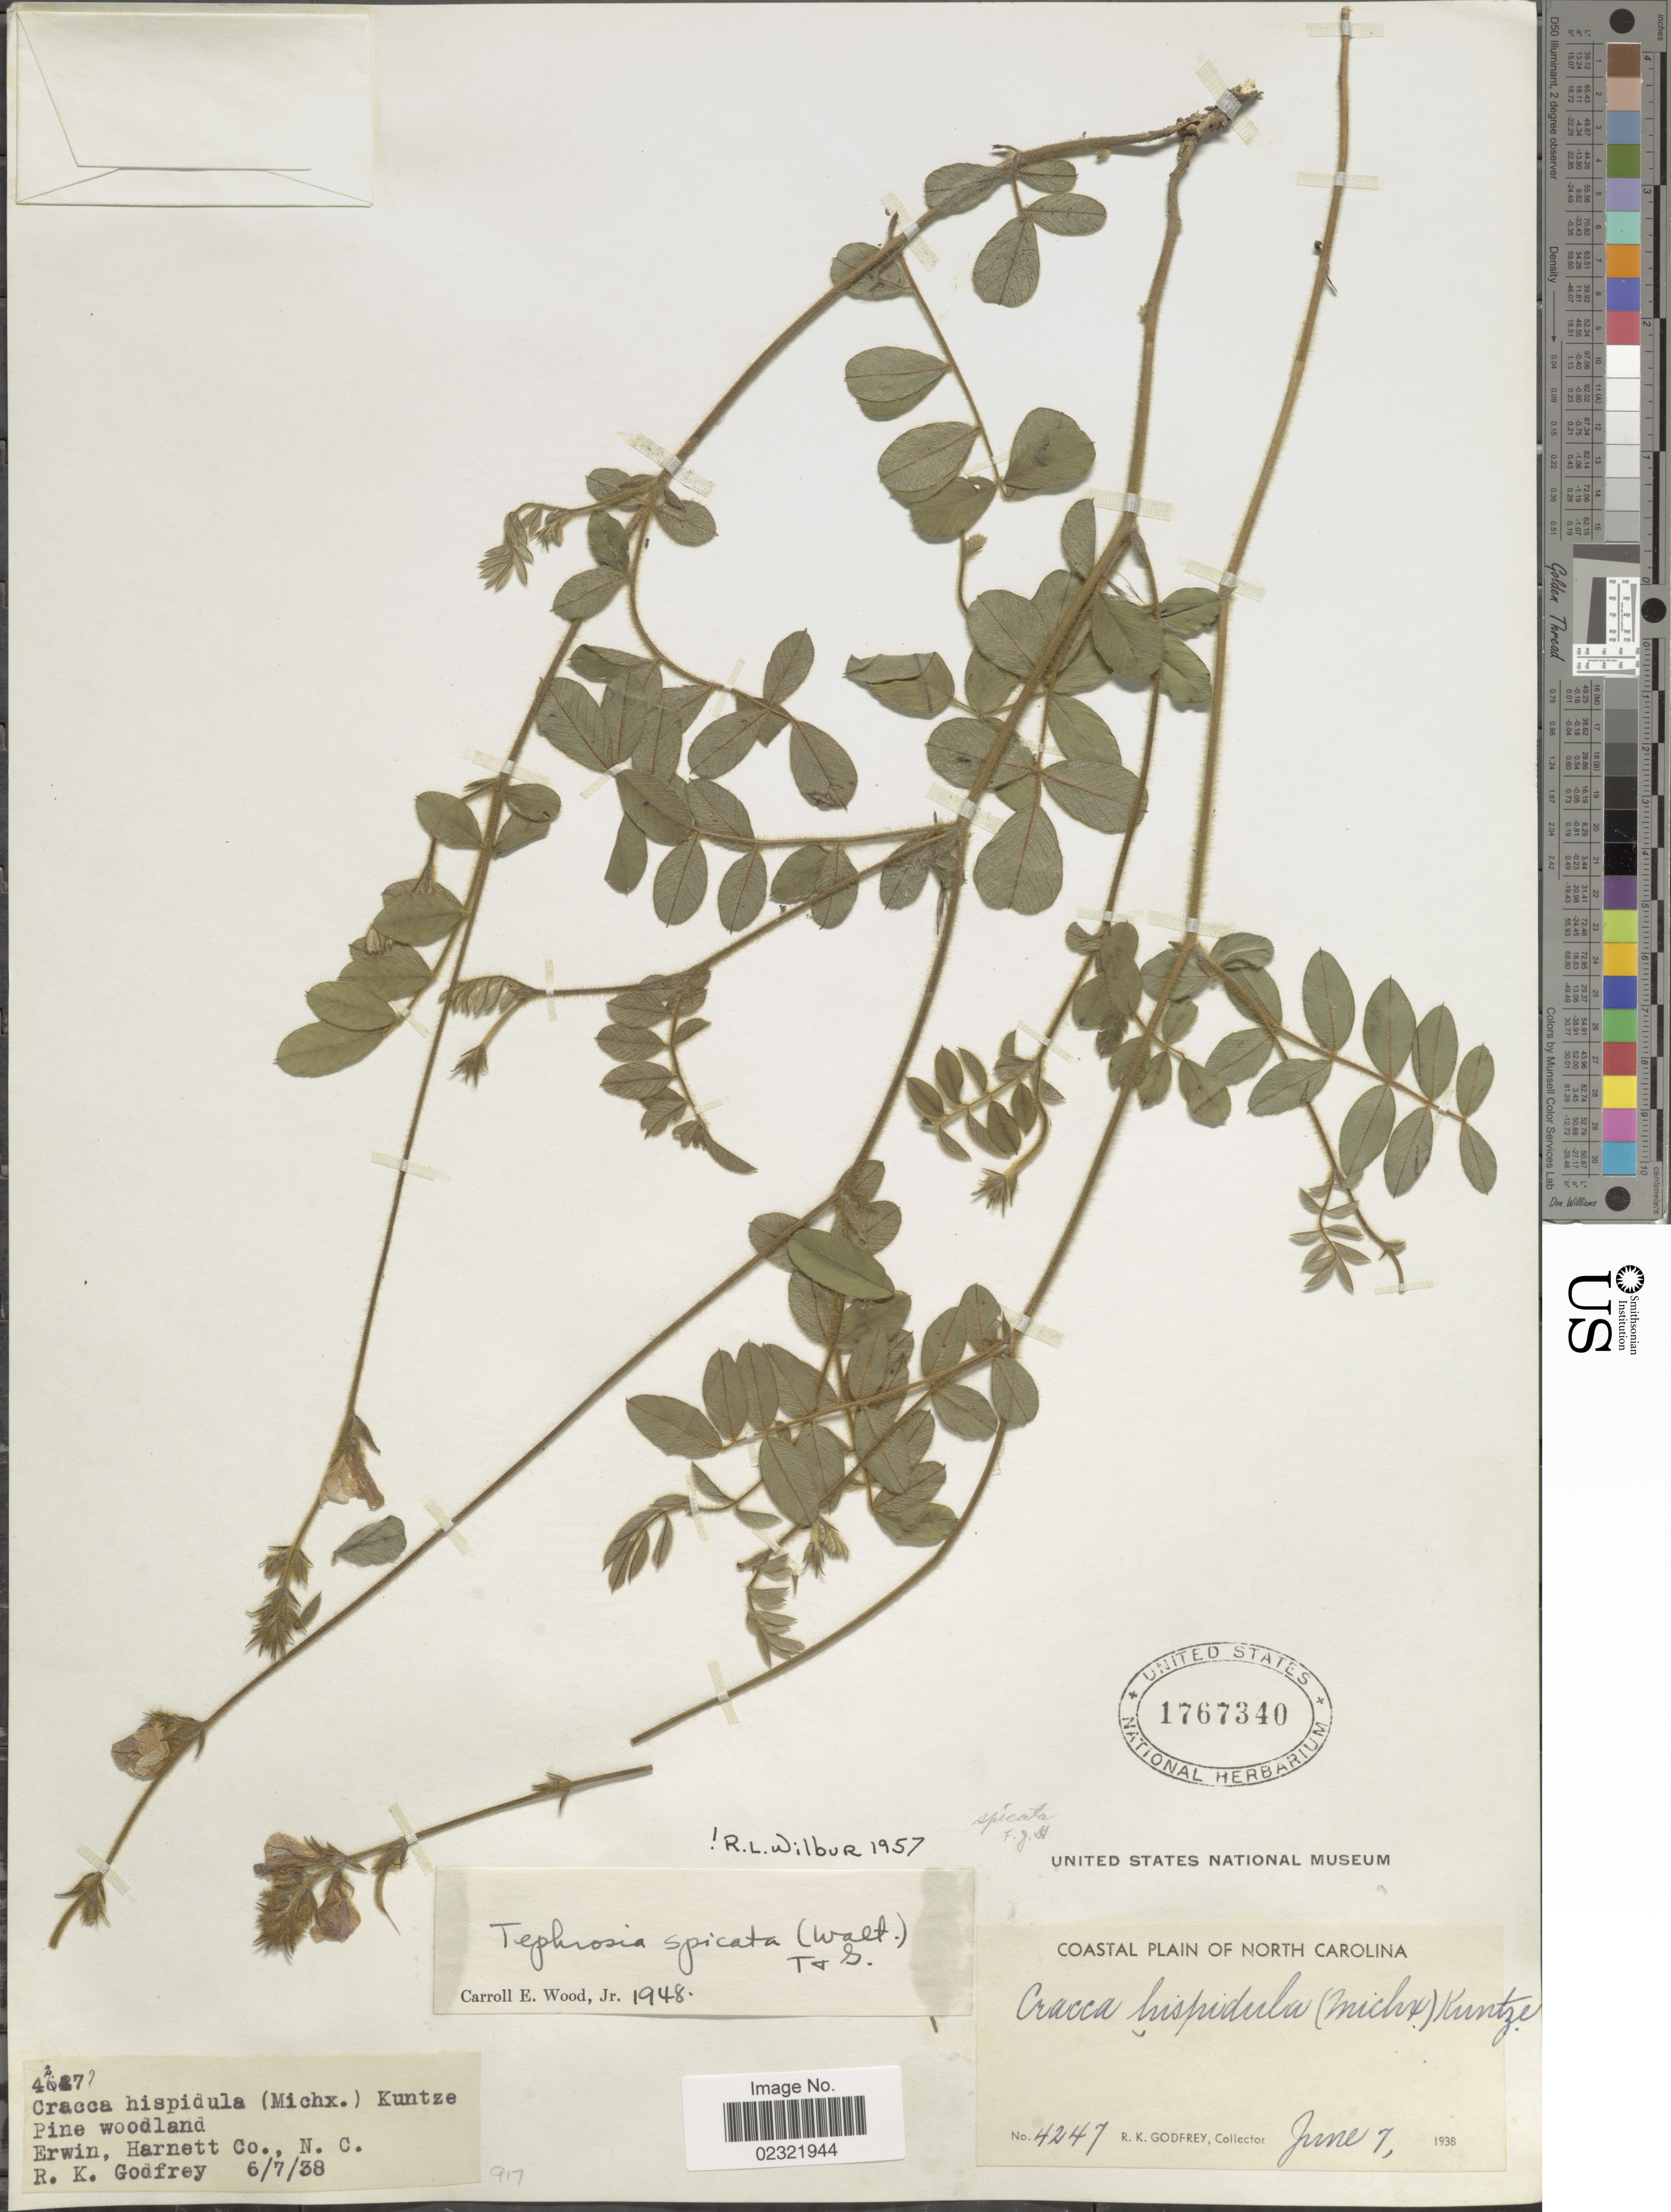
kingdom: Plantae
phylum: Tracheophyta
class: Magnoliopsida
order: Fabales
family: Fabaceae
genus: Tephrosia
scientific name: Tephrosia spicata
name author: (Walter) Torr. & A. Gray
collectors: R. K. Godfrey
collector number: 4247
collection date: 1938-06-07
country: United States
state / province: North Carolina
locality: Coastal Plain of North Carolina, Pine woodland, Erwin, Harnett Co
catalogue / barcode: US 1767340